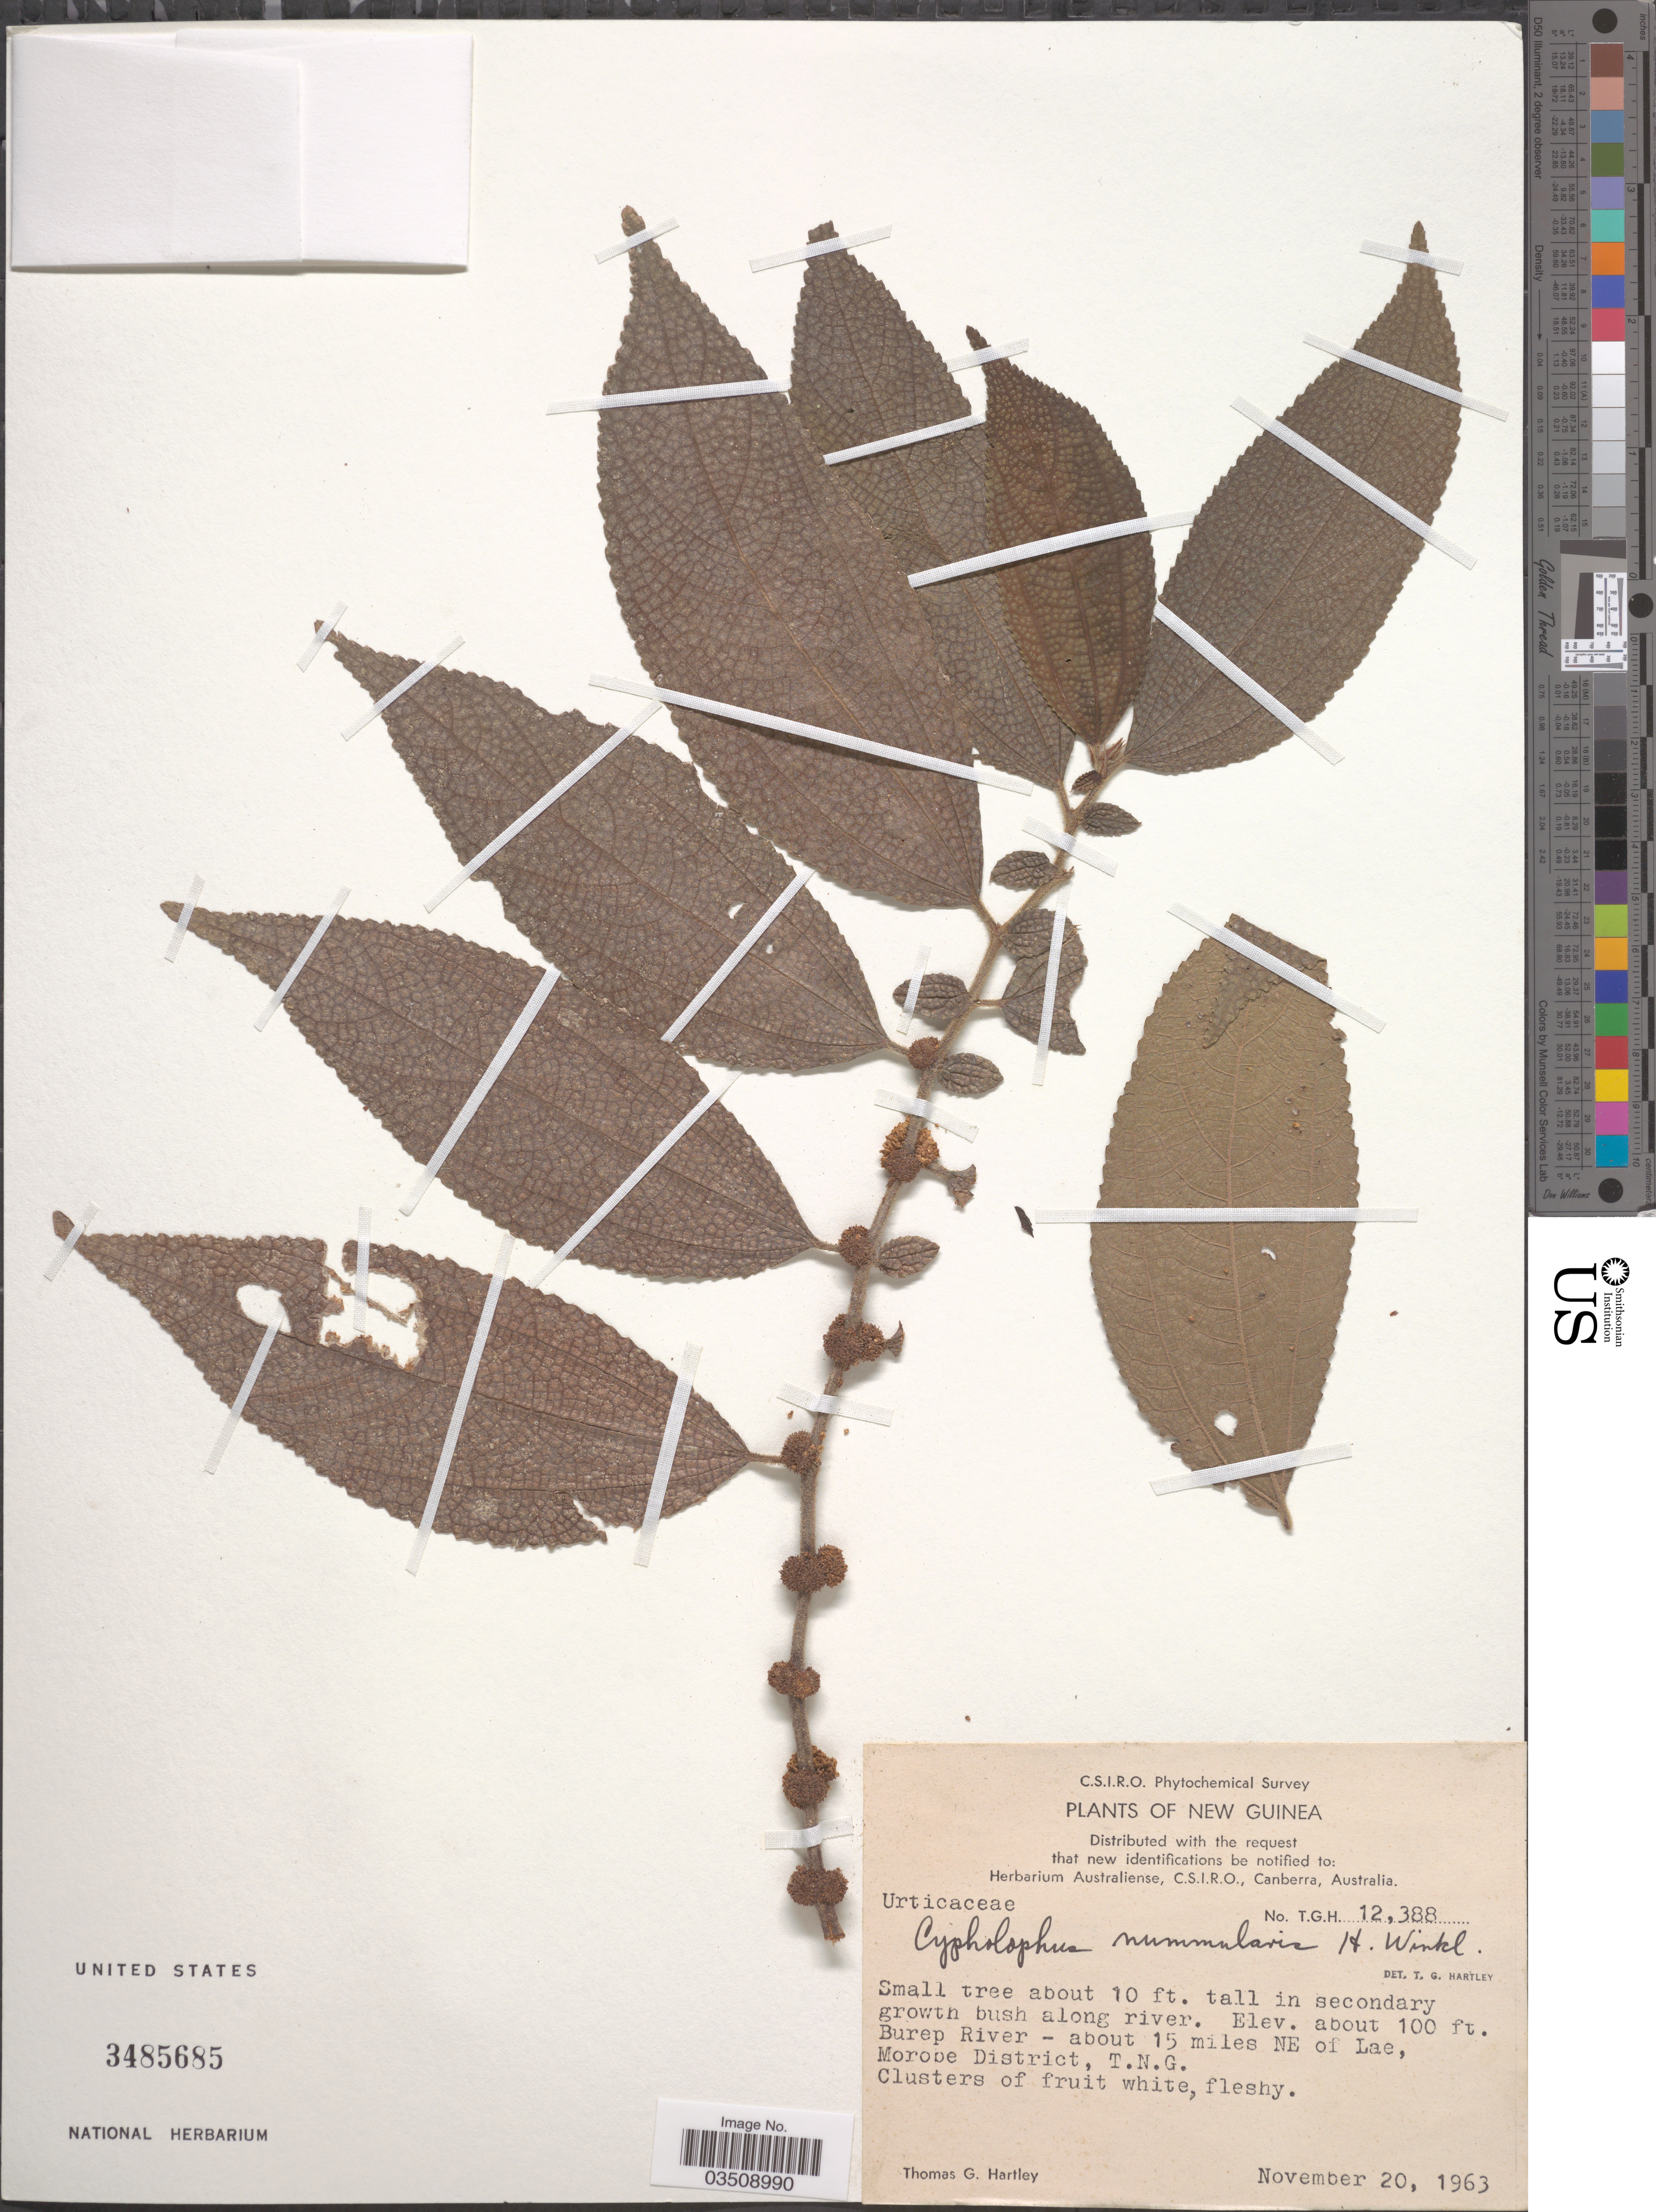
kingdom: Plantae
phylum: Tracheophyta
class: Magnoliopsida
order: Rosales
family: Urticaceae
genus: Cypholophus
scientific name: Cypholophus nummularis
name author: H.J.P. Winkl.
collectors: T. G. Hartley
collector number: TGH 12388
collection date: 1963-11-20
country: Papua New Guinea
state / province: Morobe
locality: New Guinea. Burep River - about 15 miles NE of Lae, Morobe District, T.N.G.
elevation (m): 30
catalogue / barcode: US 3485685